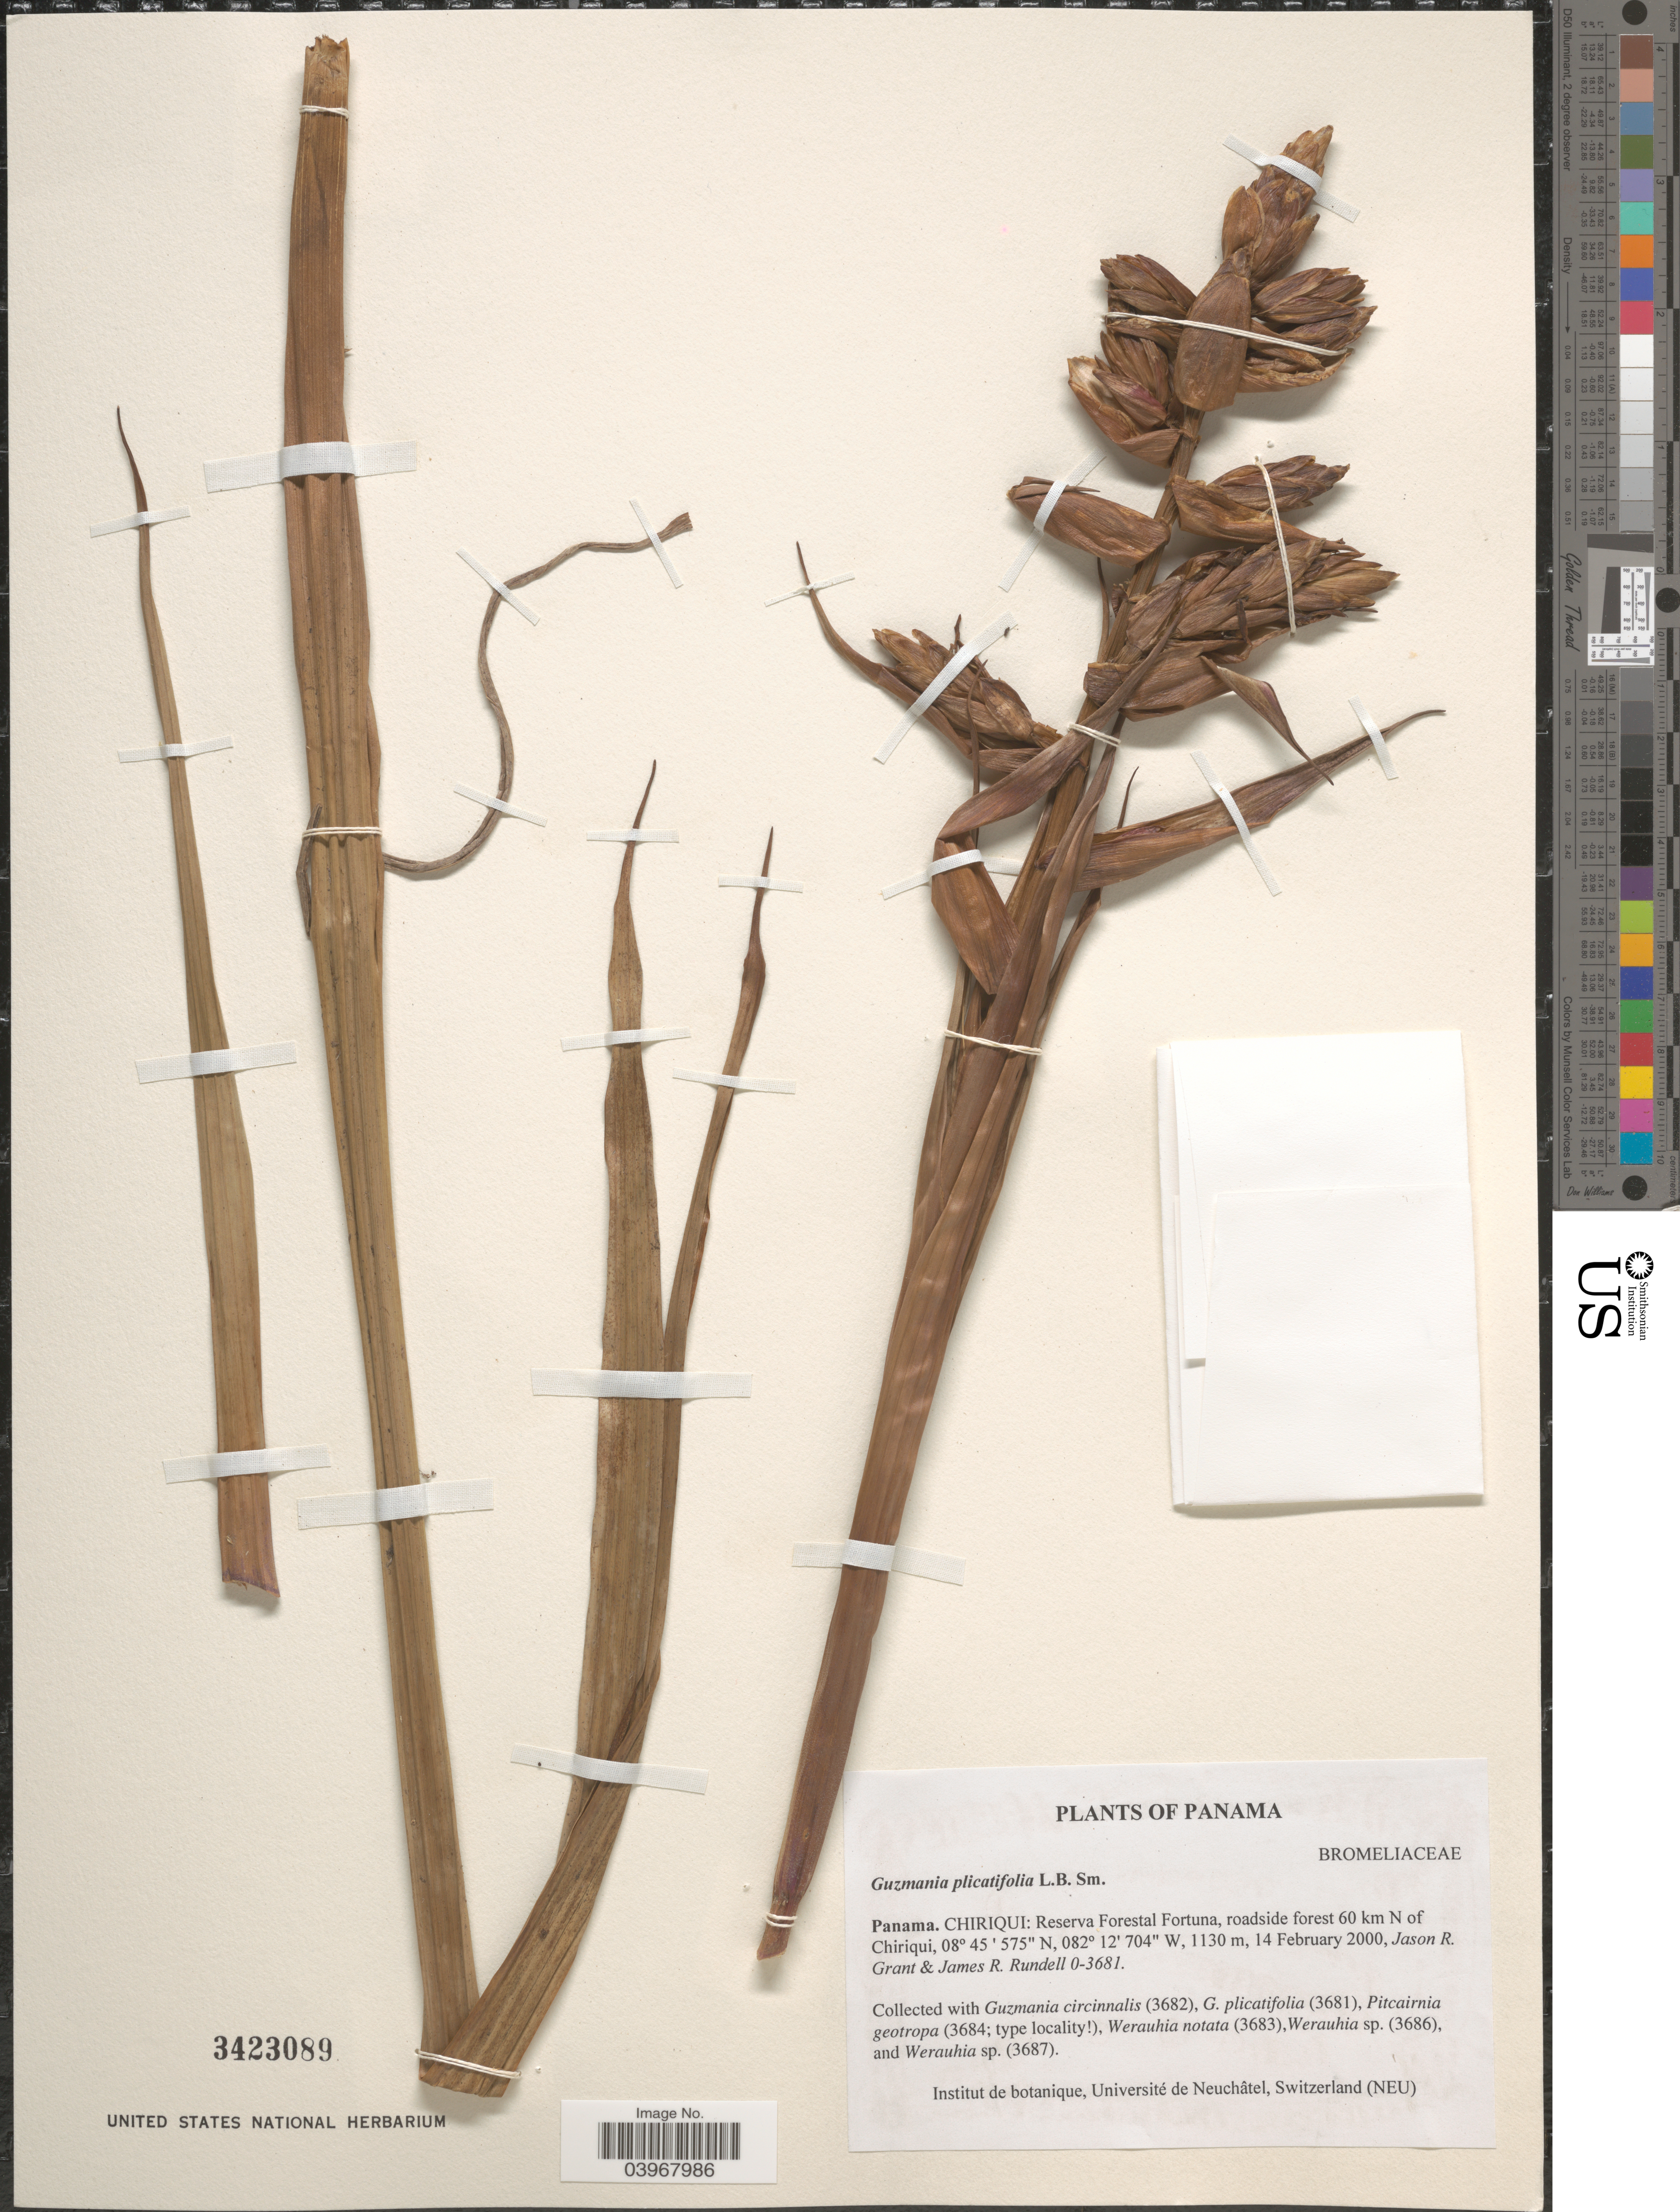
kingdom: Plantae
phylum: Tracheophyta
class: Liliopsida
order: Poales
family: Bromeliaceae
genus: Guzmania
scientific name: Guzmania plicatifolia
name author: L.B. Sm.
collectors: J. R. Grant & J. R. Rundell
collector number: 0-3681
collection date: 2000-02-14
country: Panama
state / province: Chiriqui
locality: Reserva Forestal Fortuna, roadside forest 60 km N of Chiriqui.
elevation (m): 1130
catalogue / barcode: US 3423089